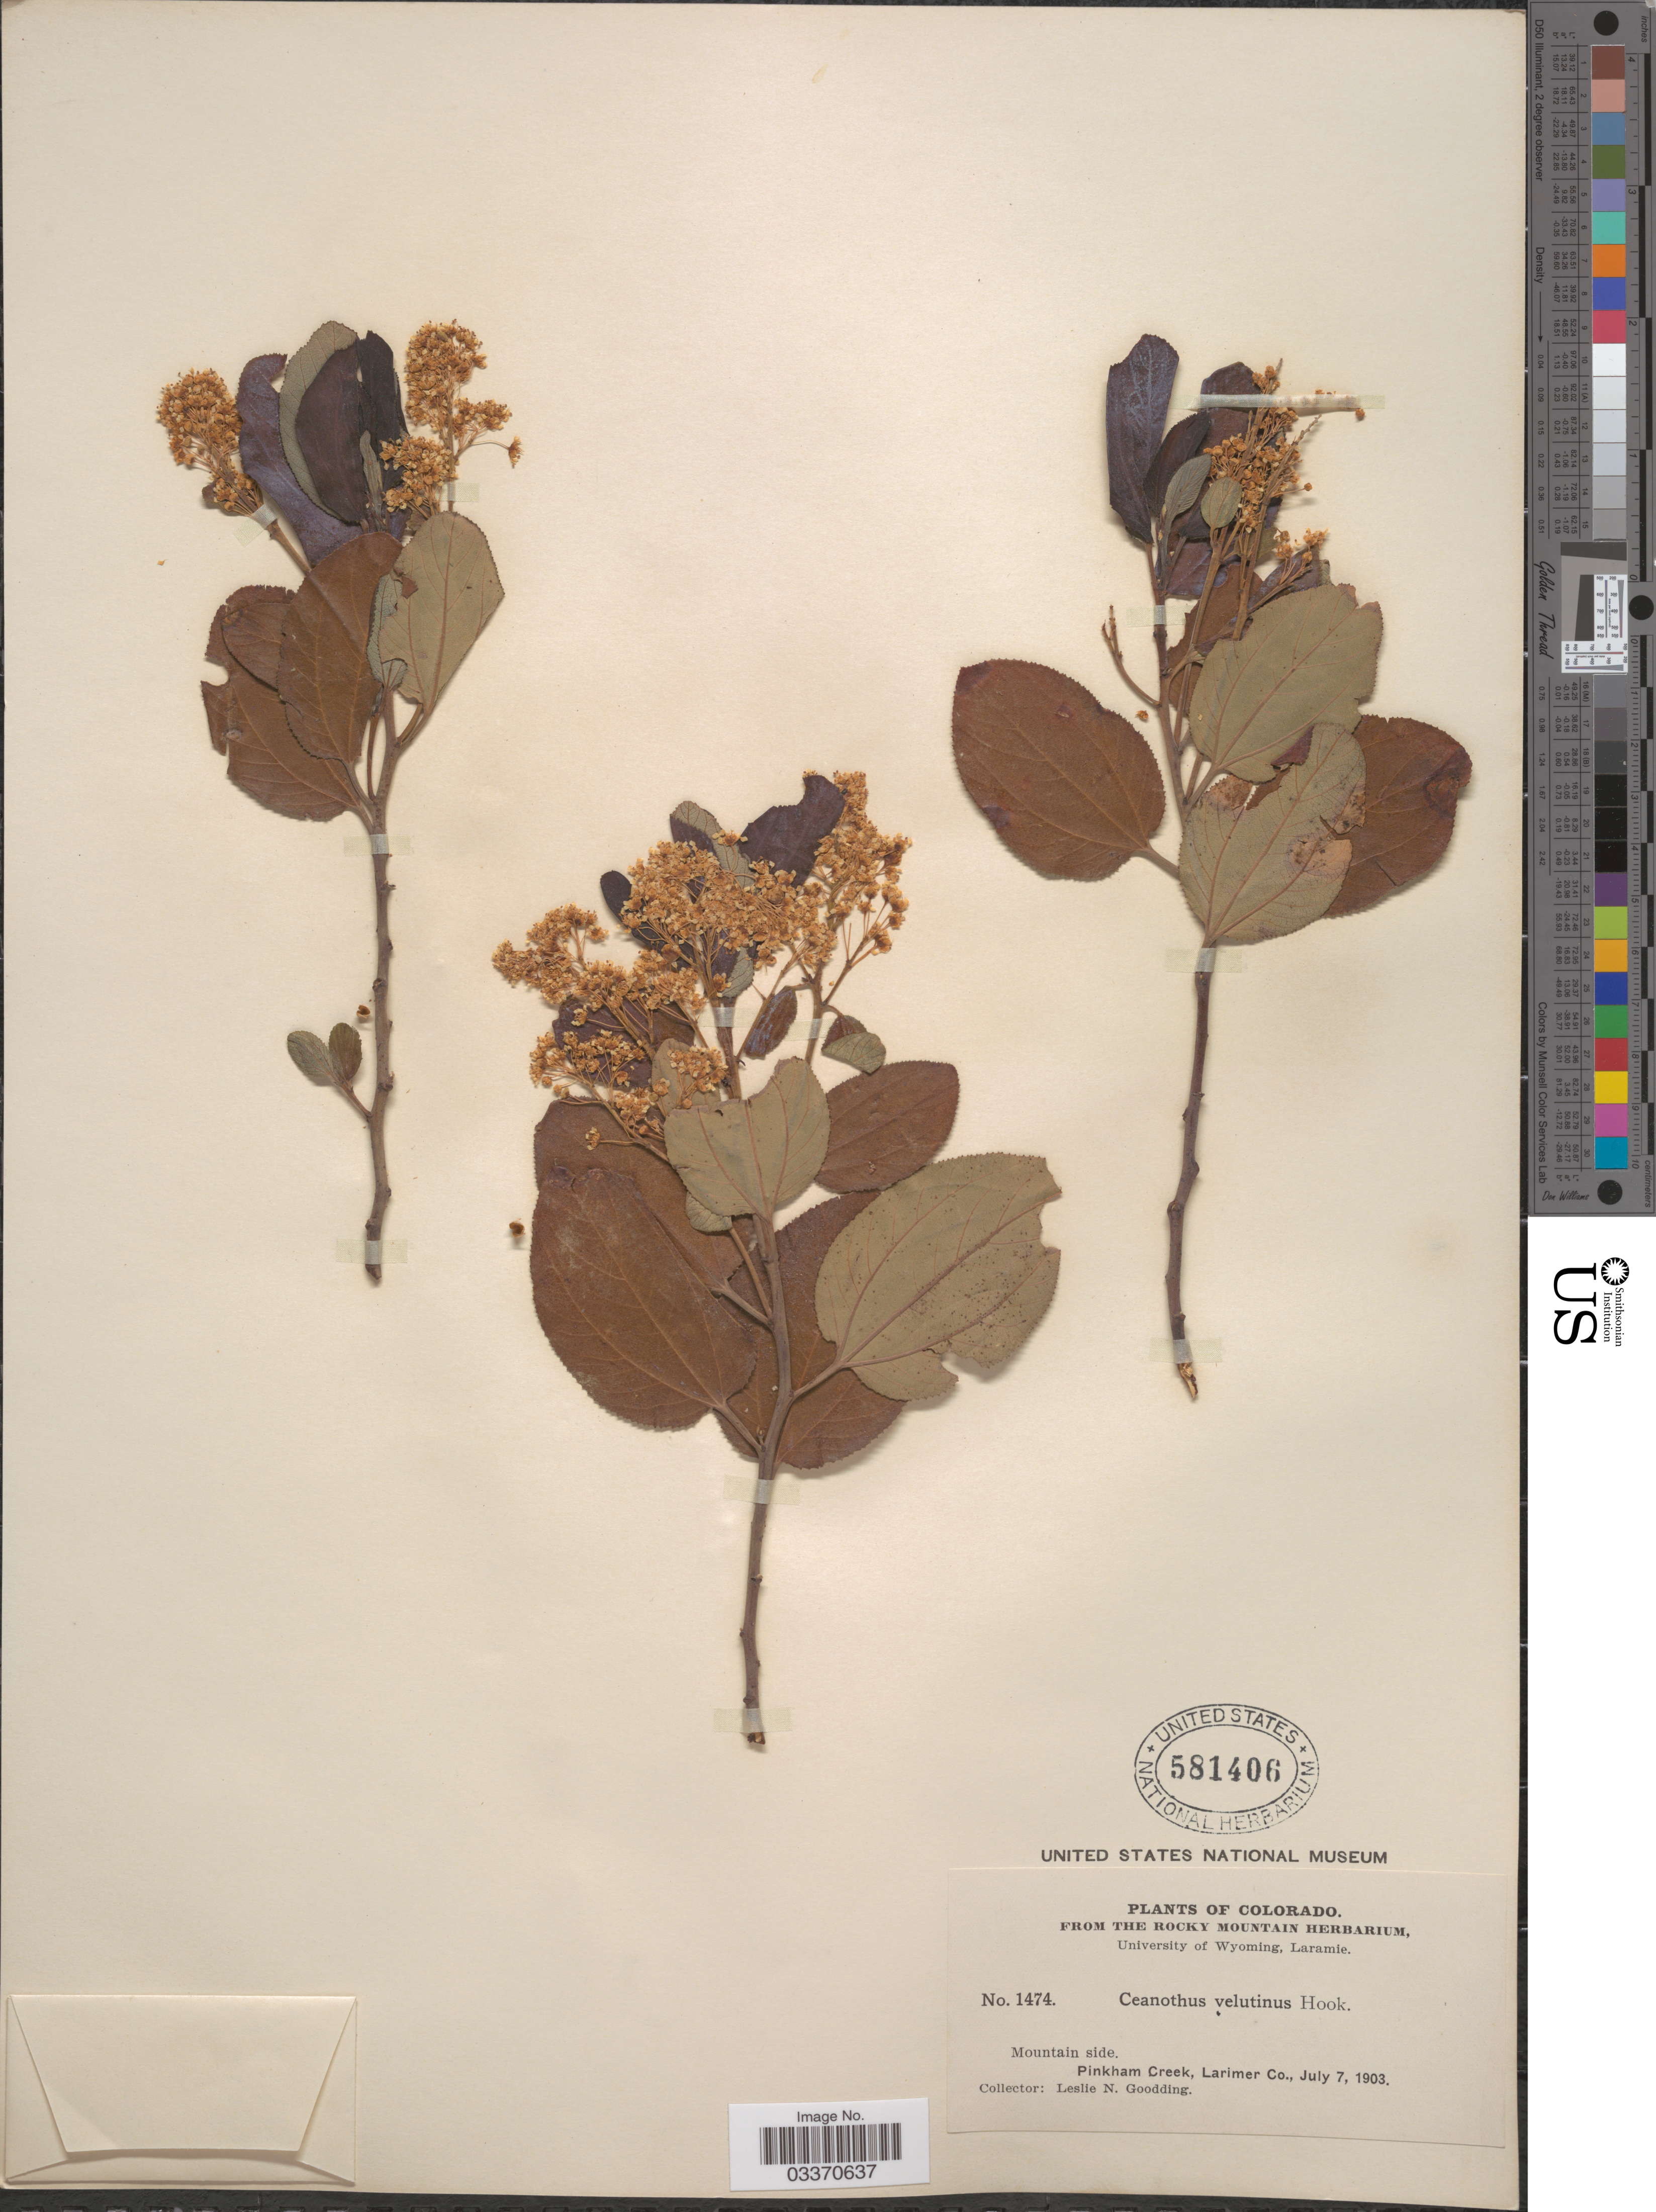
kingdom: Plantae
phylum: Tracheophyta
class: Magnoliopsida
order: Rosales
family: Rhamnaceae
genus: Ceanothus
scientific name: Ceanothus velutinus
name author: Douglas ex Hook.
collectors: L. N. Goodding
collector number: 1474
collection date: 1903-07-07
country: United States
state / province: Colorado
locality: Mountain side. Pinkham Creek, Larimer Co.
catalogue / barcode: US 581406